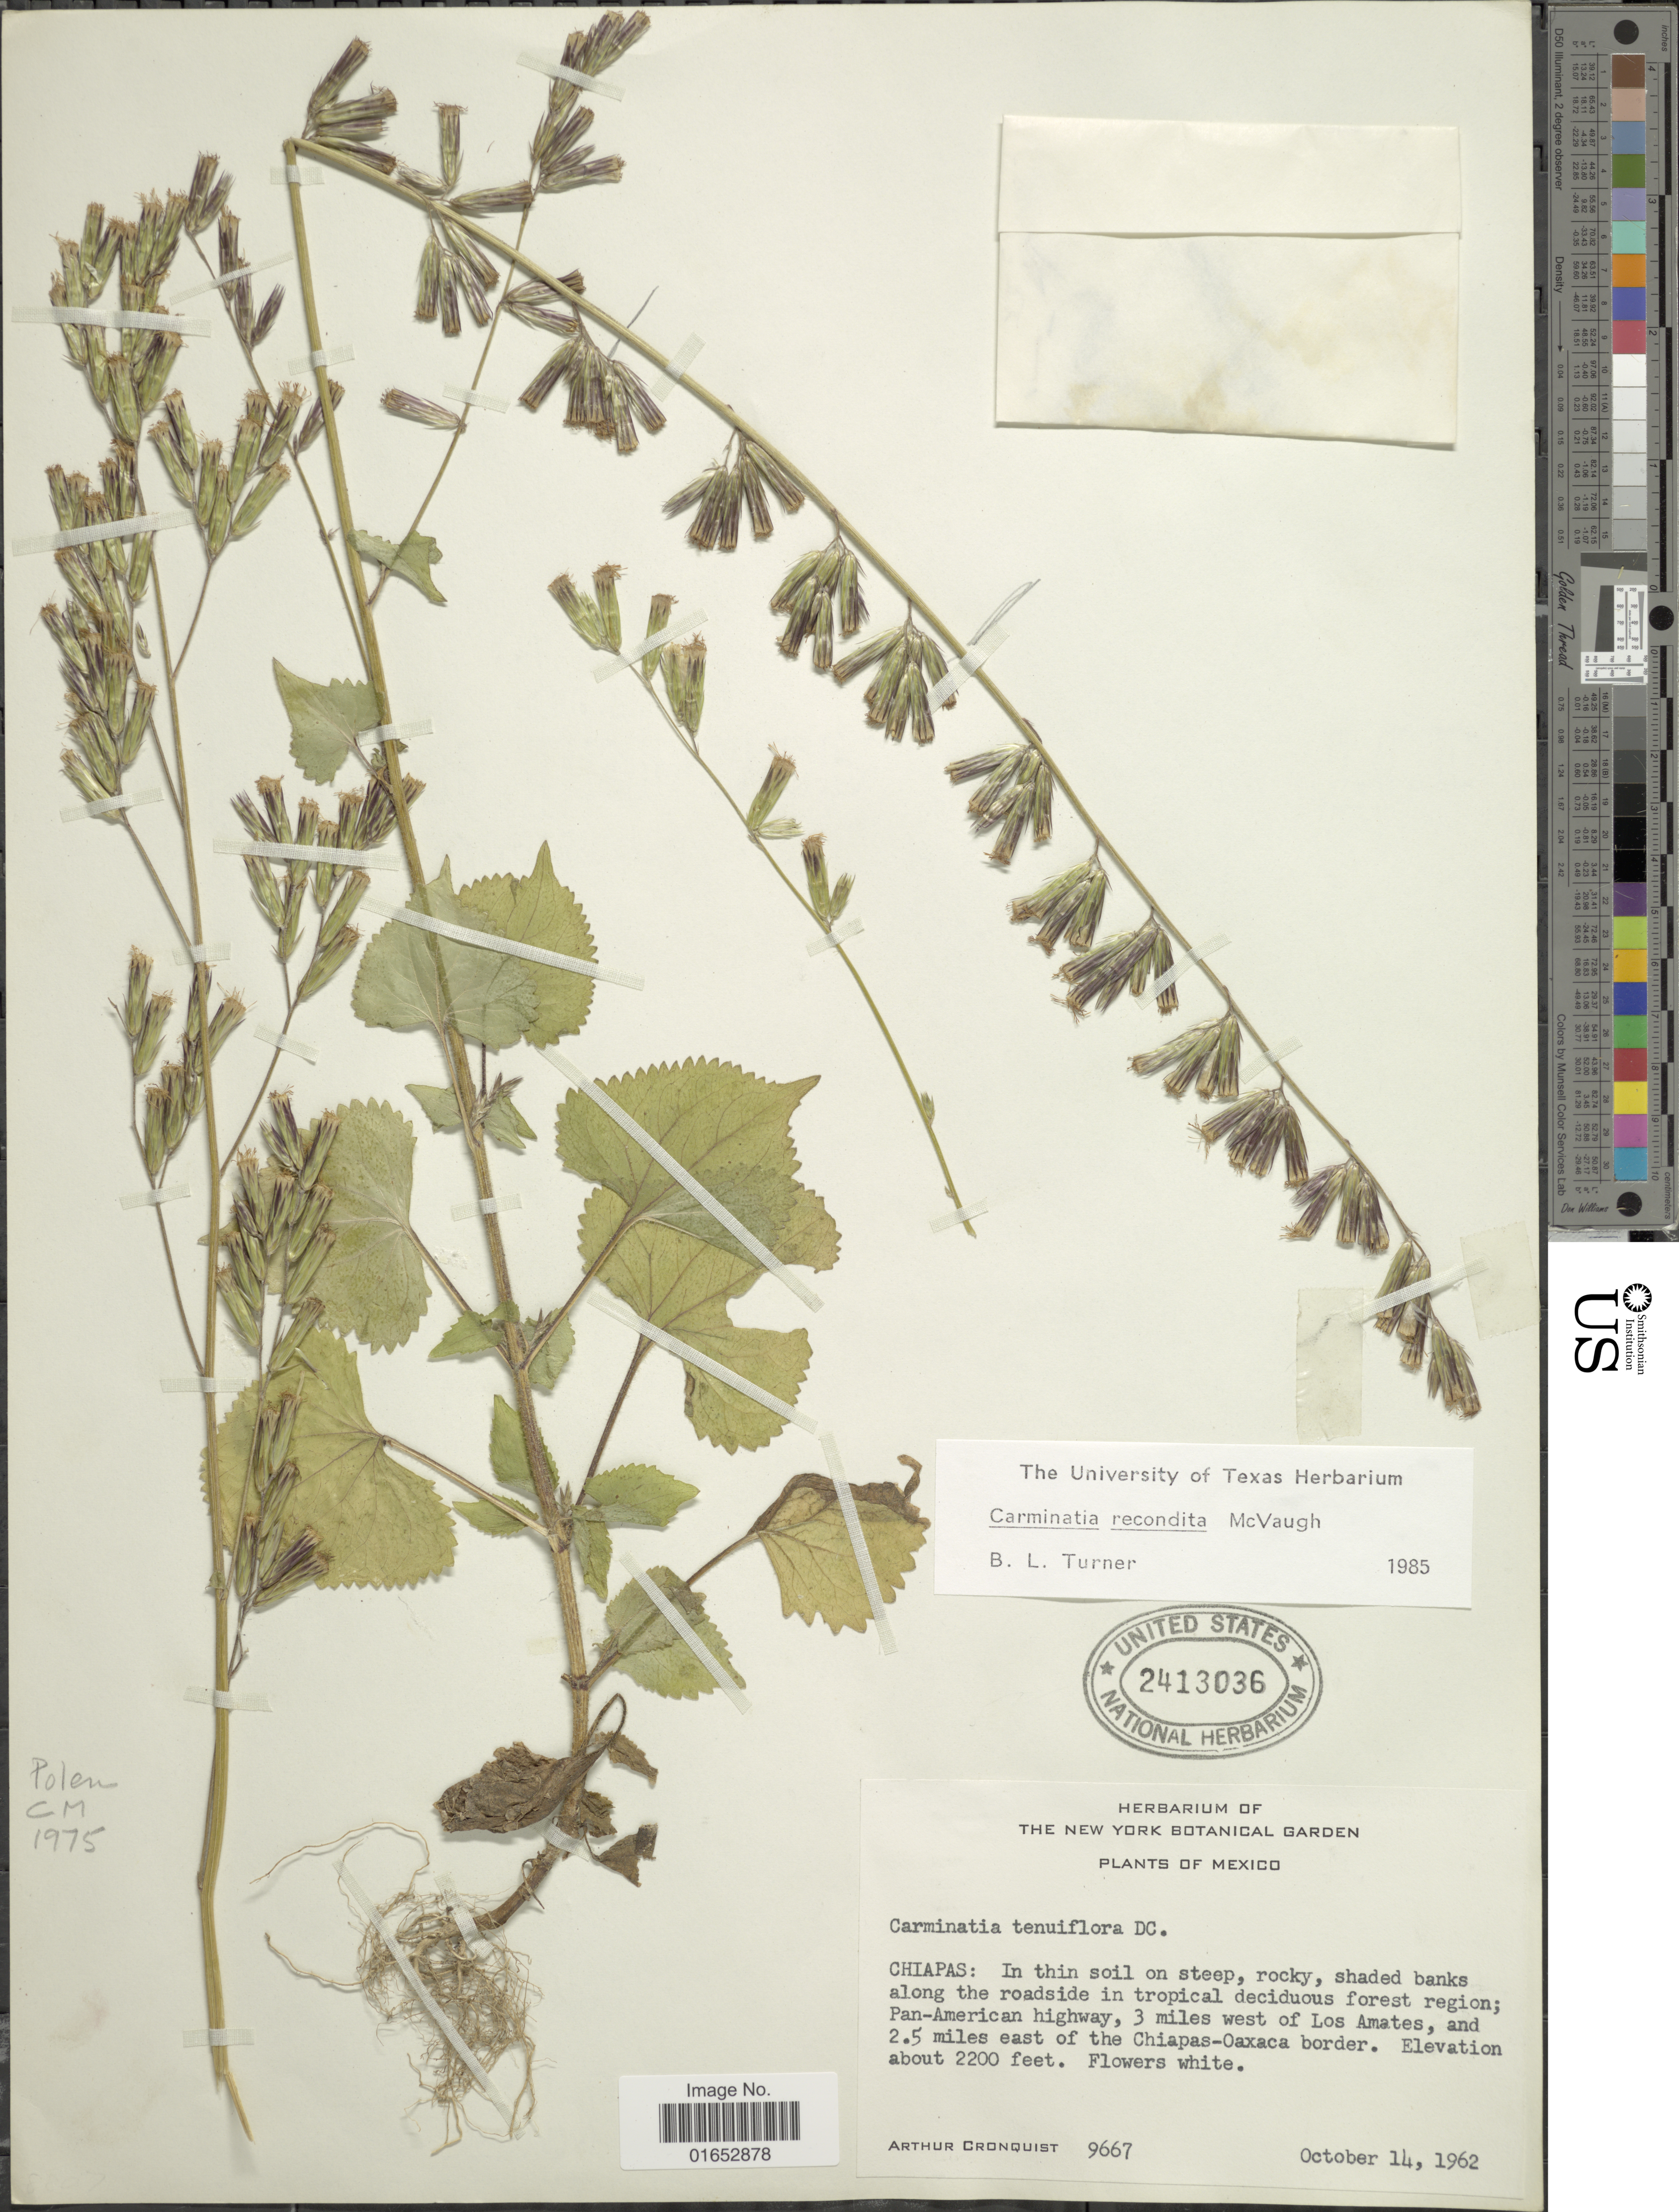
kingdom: Plantae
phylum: Tracheophyta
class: Magnoliopsida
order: Asterales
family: Asteraceae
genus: Carminatia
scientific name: Carminatia recondita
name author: McVaugh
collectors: A. J. Cronquist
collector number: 9667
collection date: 1962-10-14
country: Mexico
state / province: Chiapas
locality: In thin soil on steep, rocky, shaded banks along the roadside in tropical deciduous forest region; Pan-American Highway, 3 miles west of Los Amates, and 2.5 miles east of the Chiapas-Oaxaca border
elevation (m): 671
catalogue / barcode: US 2413036